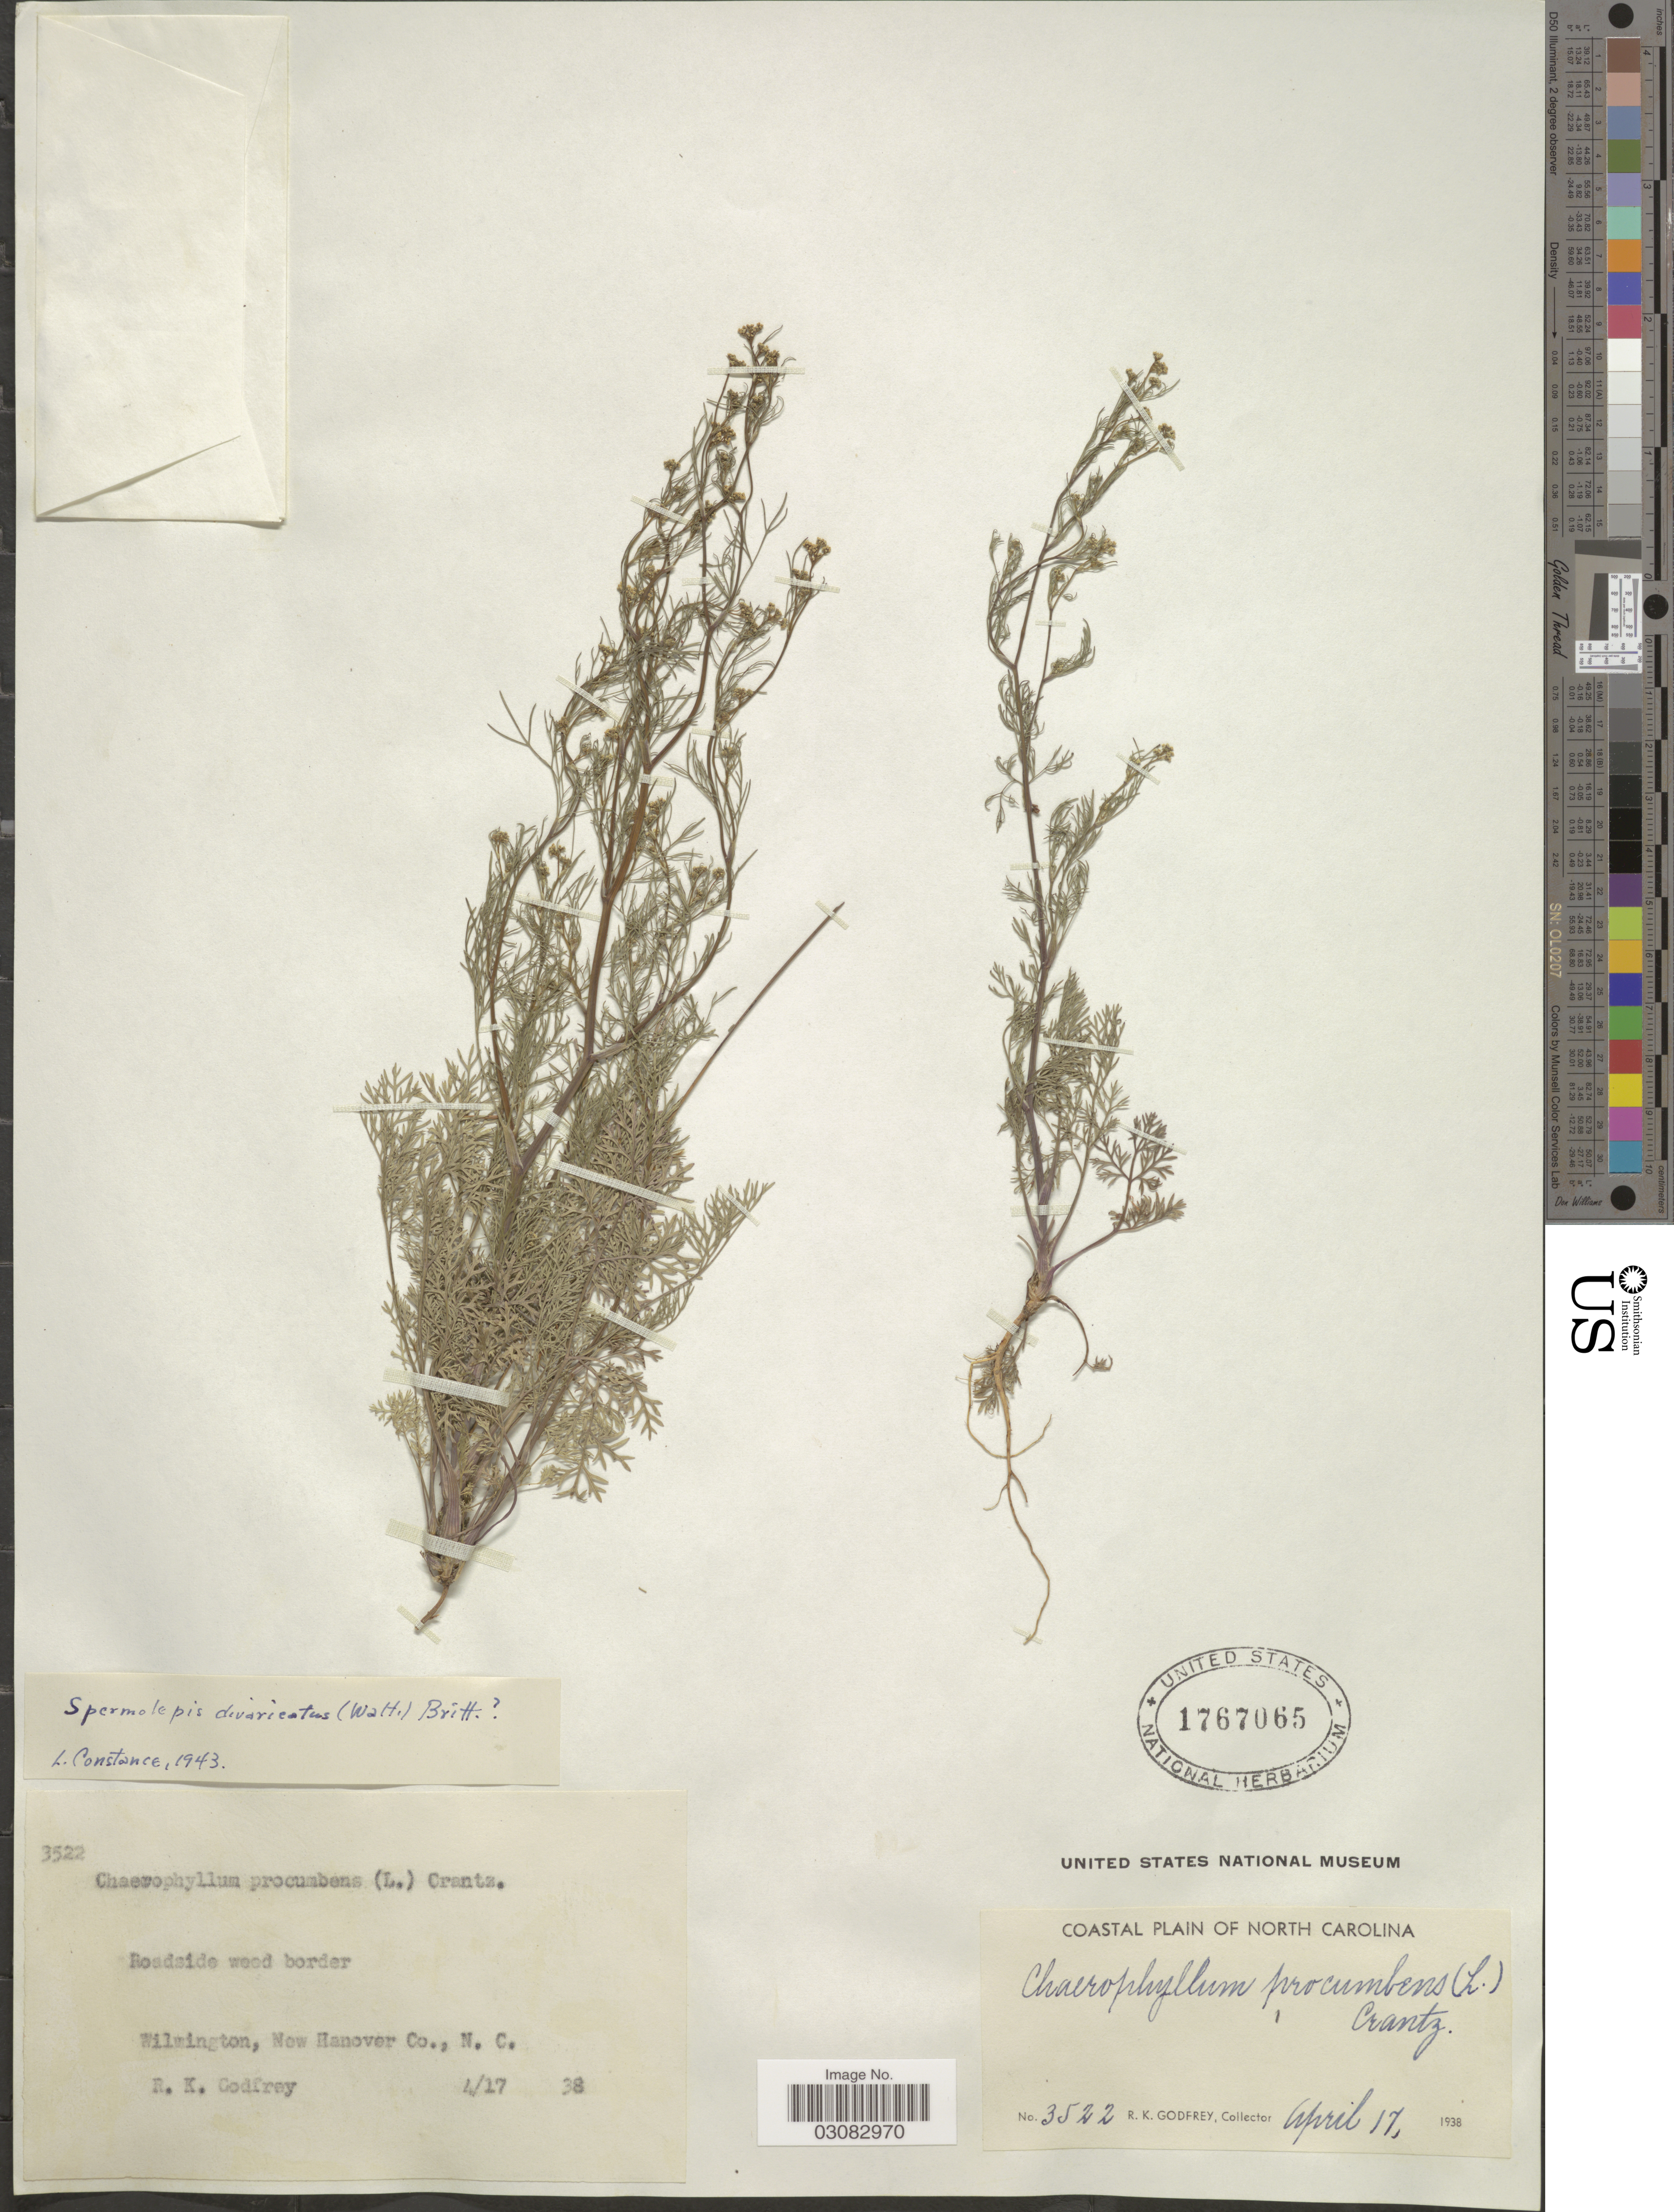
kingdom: Plantae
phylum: Tracheophyta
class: Magnoliopsida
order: Apiales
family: Apiaceae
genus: Spermolepis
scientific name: Spermolepis divaricata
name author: (Walter) Raf.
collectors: R. K. Godfrey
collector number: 3522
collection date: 1938-04-17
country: United States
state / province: North Carolina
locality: Coastal Plain of North Carolina. Wilmington, New Hanover Co.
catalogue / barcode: US 1767065